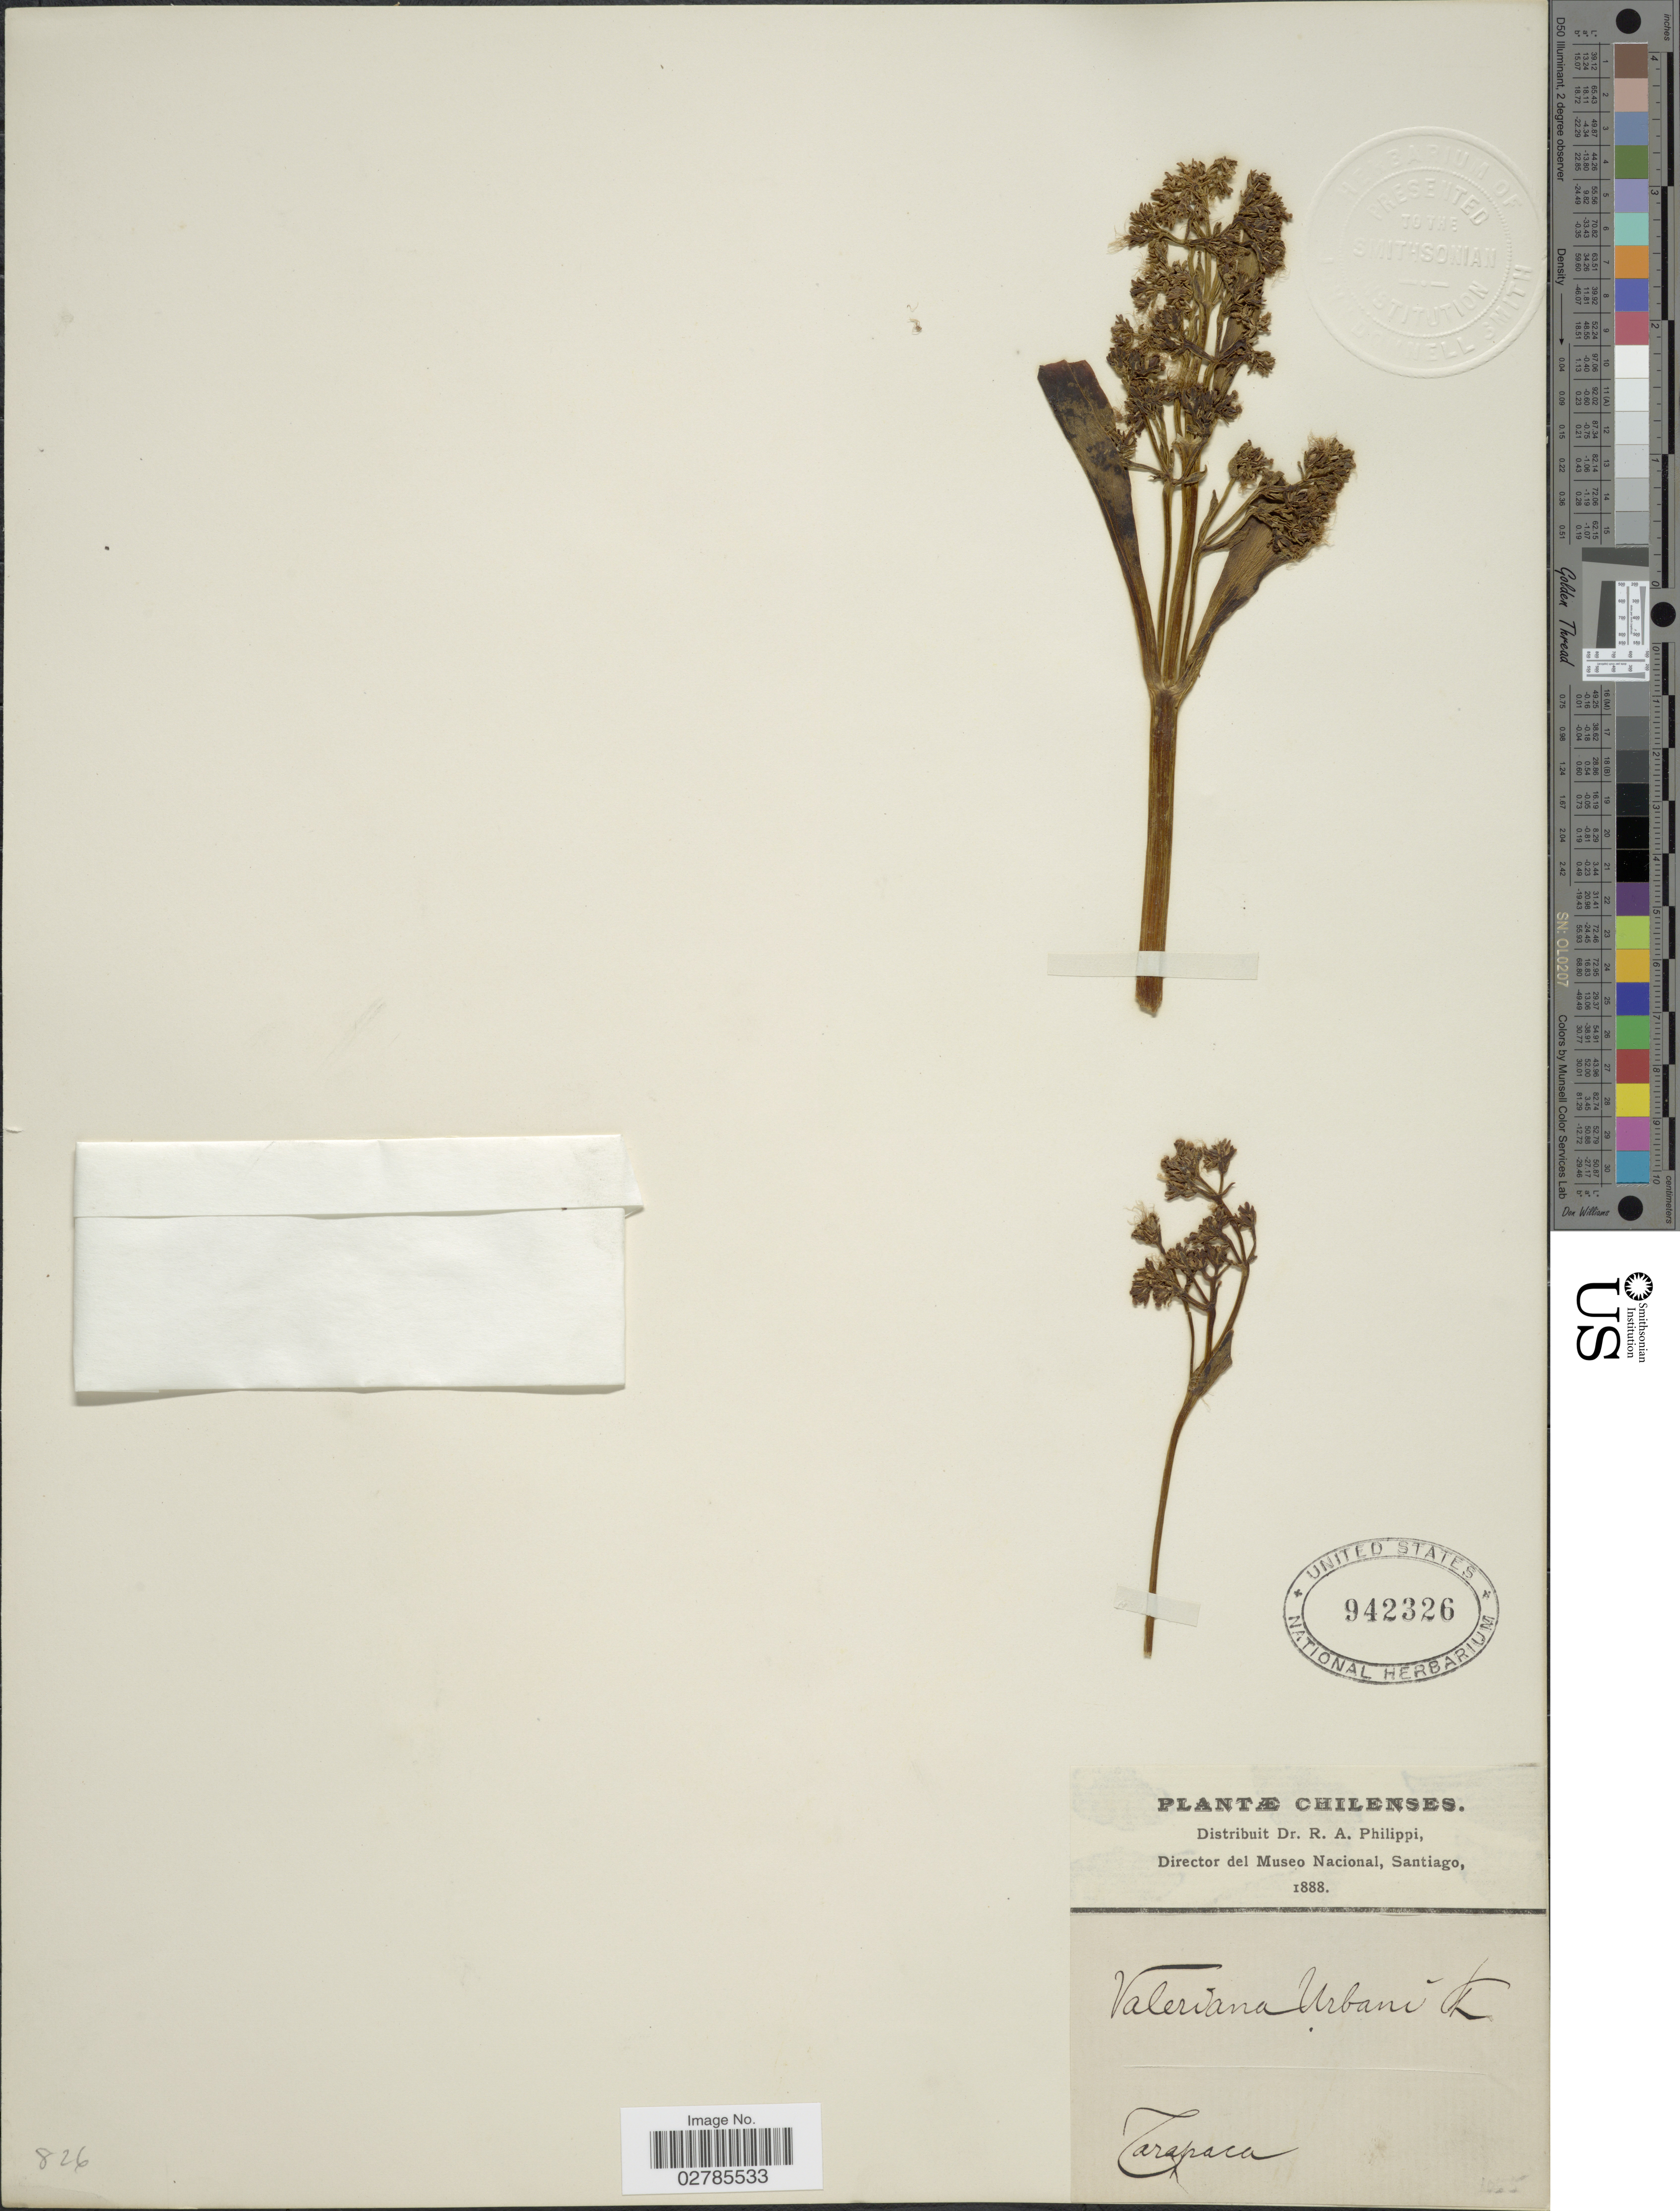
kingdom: Plantae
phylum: Tracheophyta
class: Magnoliopsida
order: Dipsacales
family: Caprifoliaceae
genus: Valeriana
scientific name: Valeriana urbanii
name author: Phil.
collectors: R. A. Philippi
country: Chile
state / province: Tarapacá (I)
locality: Tarapaca.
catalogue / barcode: US 942326